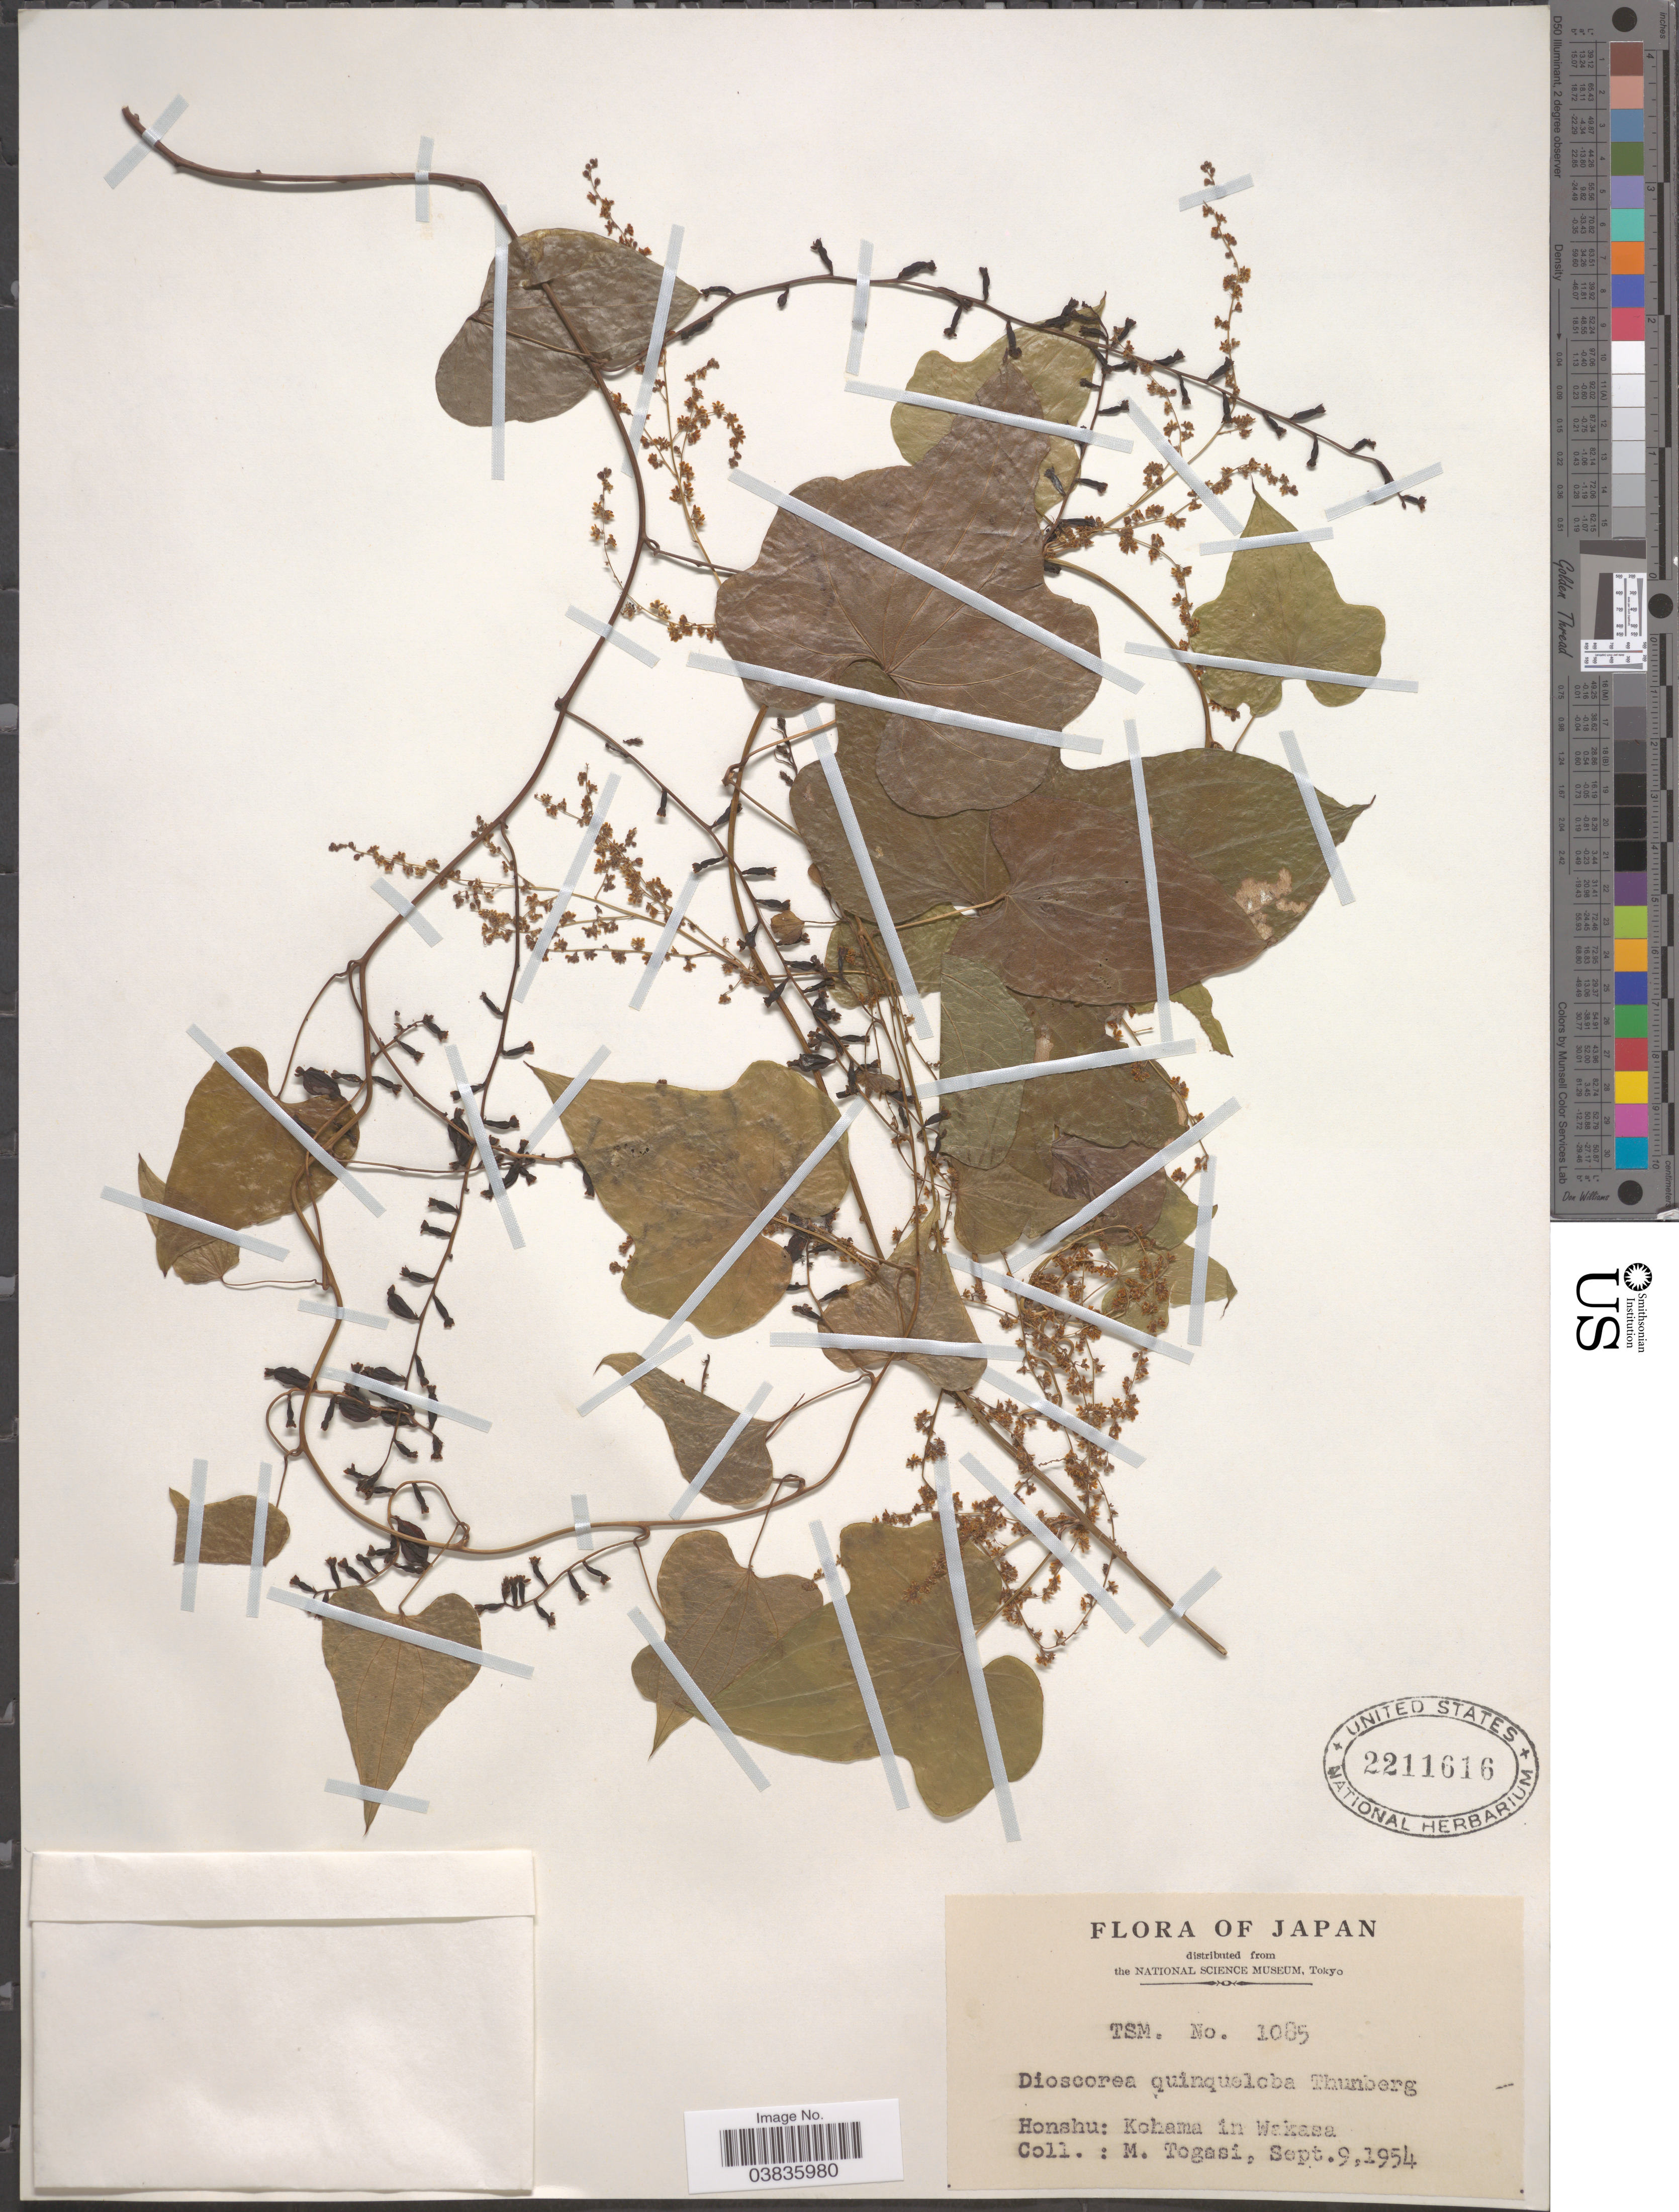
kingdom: Plantae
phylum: Tracheophyta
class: Liliopsida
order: Dioscoreales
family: Dioscoreaceae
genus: Dioscorea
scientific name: Dioscorea quinqueloba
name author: Thunb.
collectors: M. Togasi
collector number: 1085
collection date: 1954-09-09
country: Japan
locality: Honshu: Kohama in Wakasa.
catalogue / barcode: US 2211616